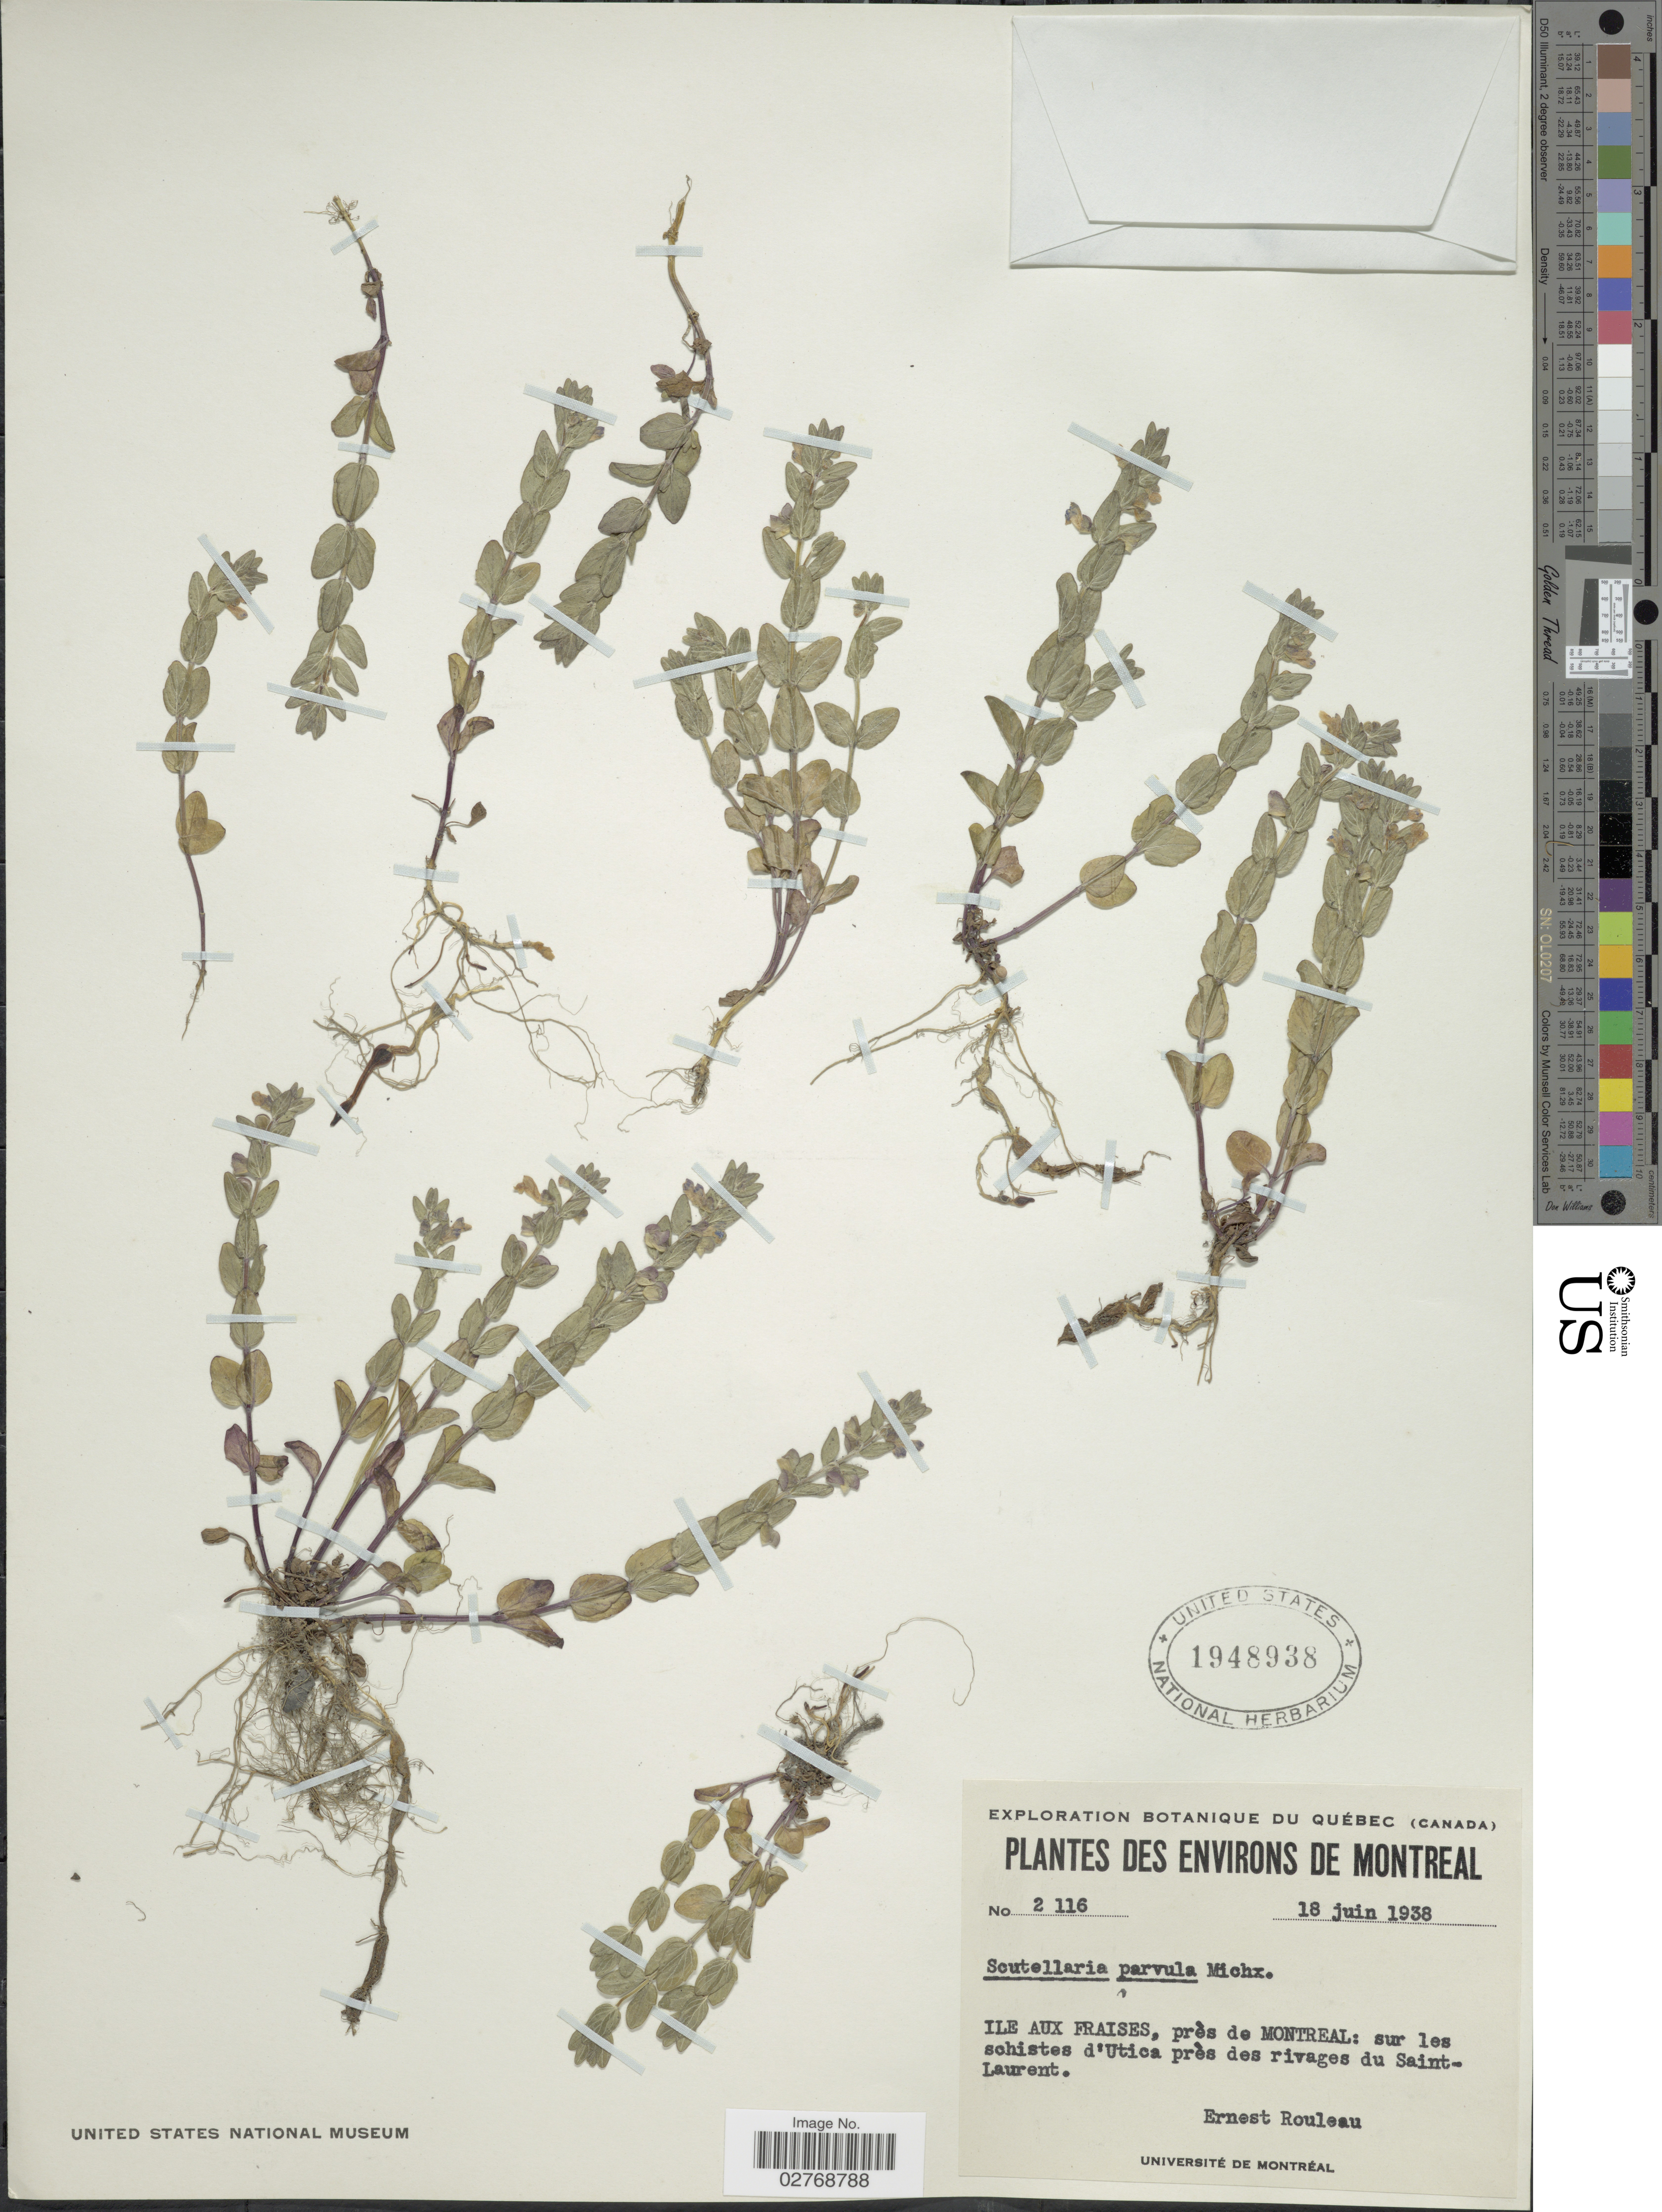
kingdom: Plantae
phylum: Tracheophyta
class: Magnoliopsida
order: Lamiales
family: Lamiaceae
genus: Scutellaria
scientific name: Scutellaria parvula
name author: Michx.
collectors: E. Rouleau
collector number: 2116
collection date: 1938-06-18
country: Canada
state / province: Quebec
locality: Environs de Montreal. Ile Aux Fraises, près de Montreal: sur les schistes d'Utica près des rivages du Saint-Laurent.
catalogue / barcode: US 1948938